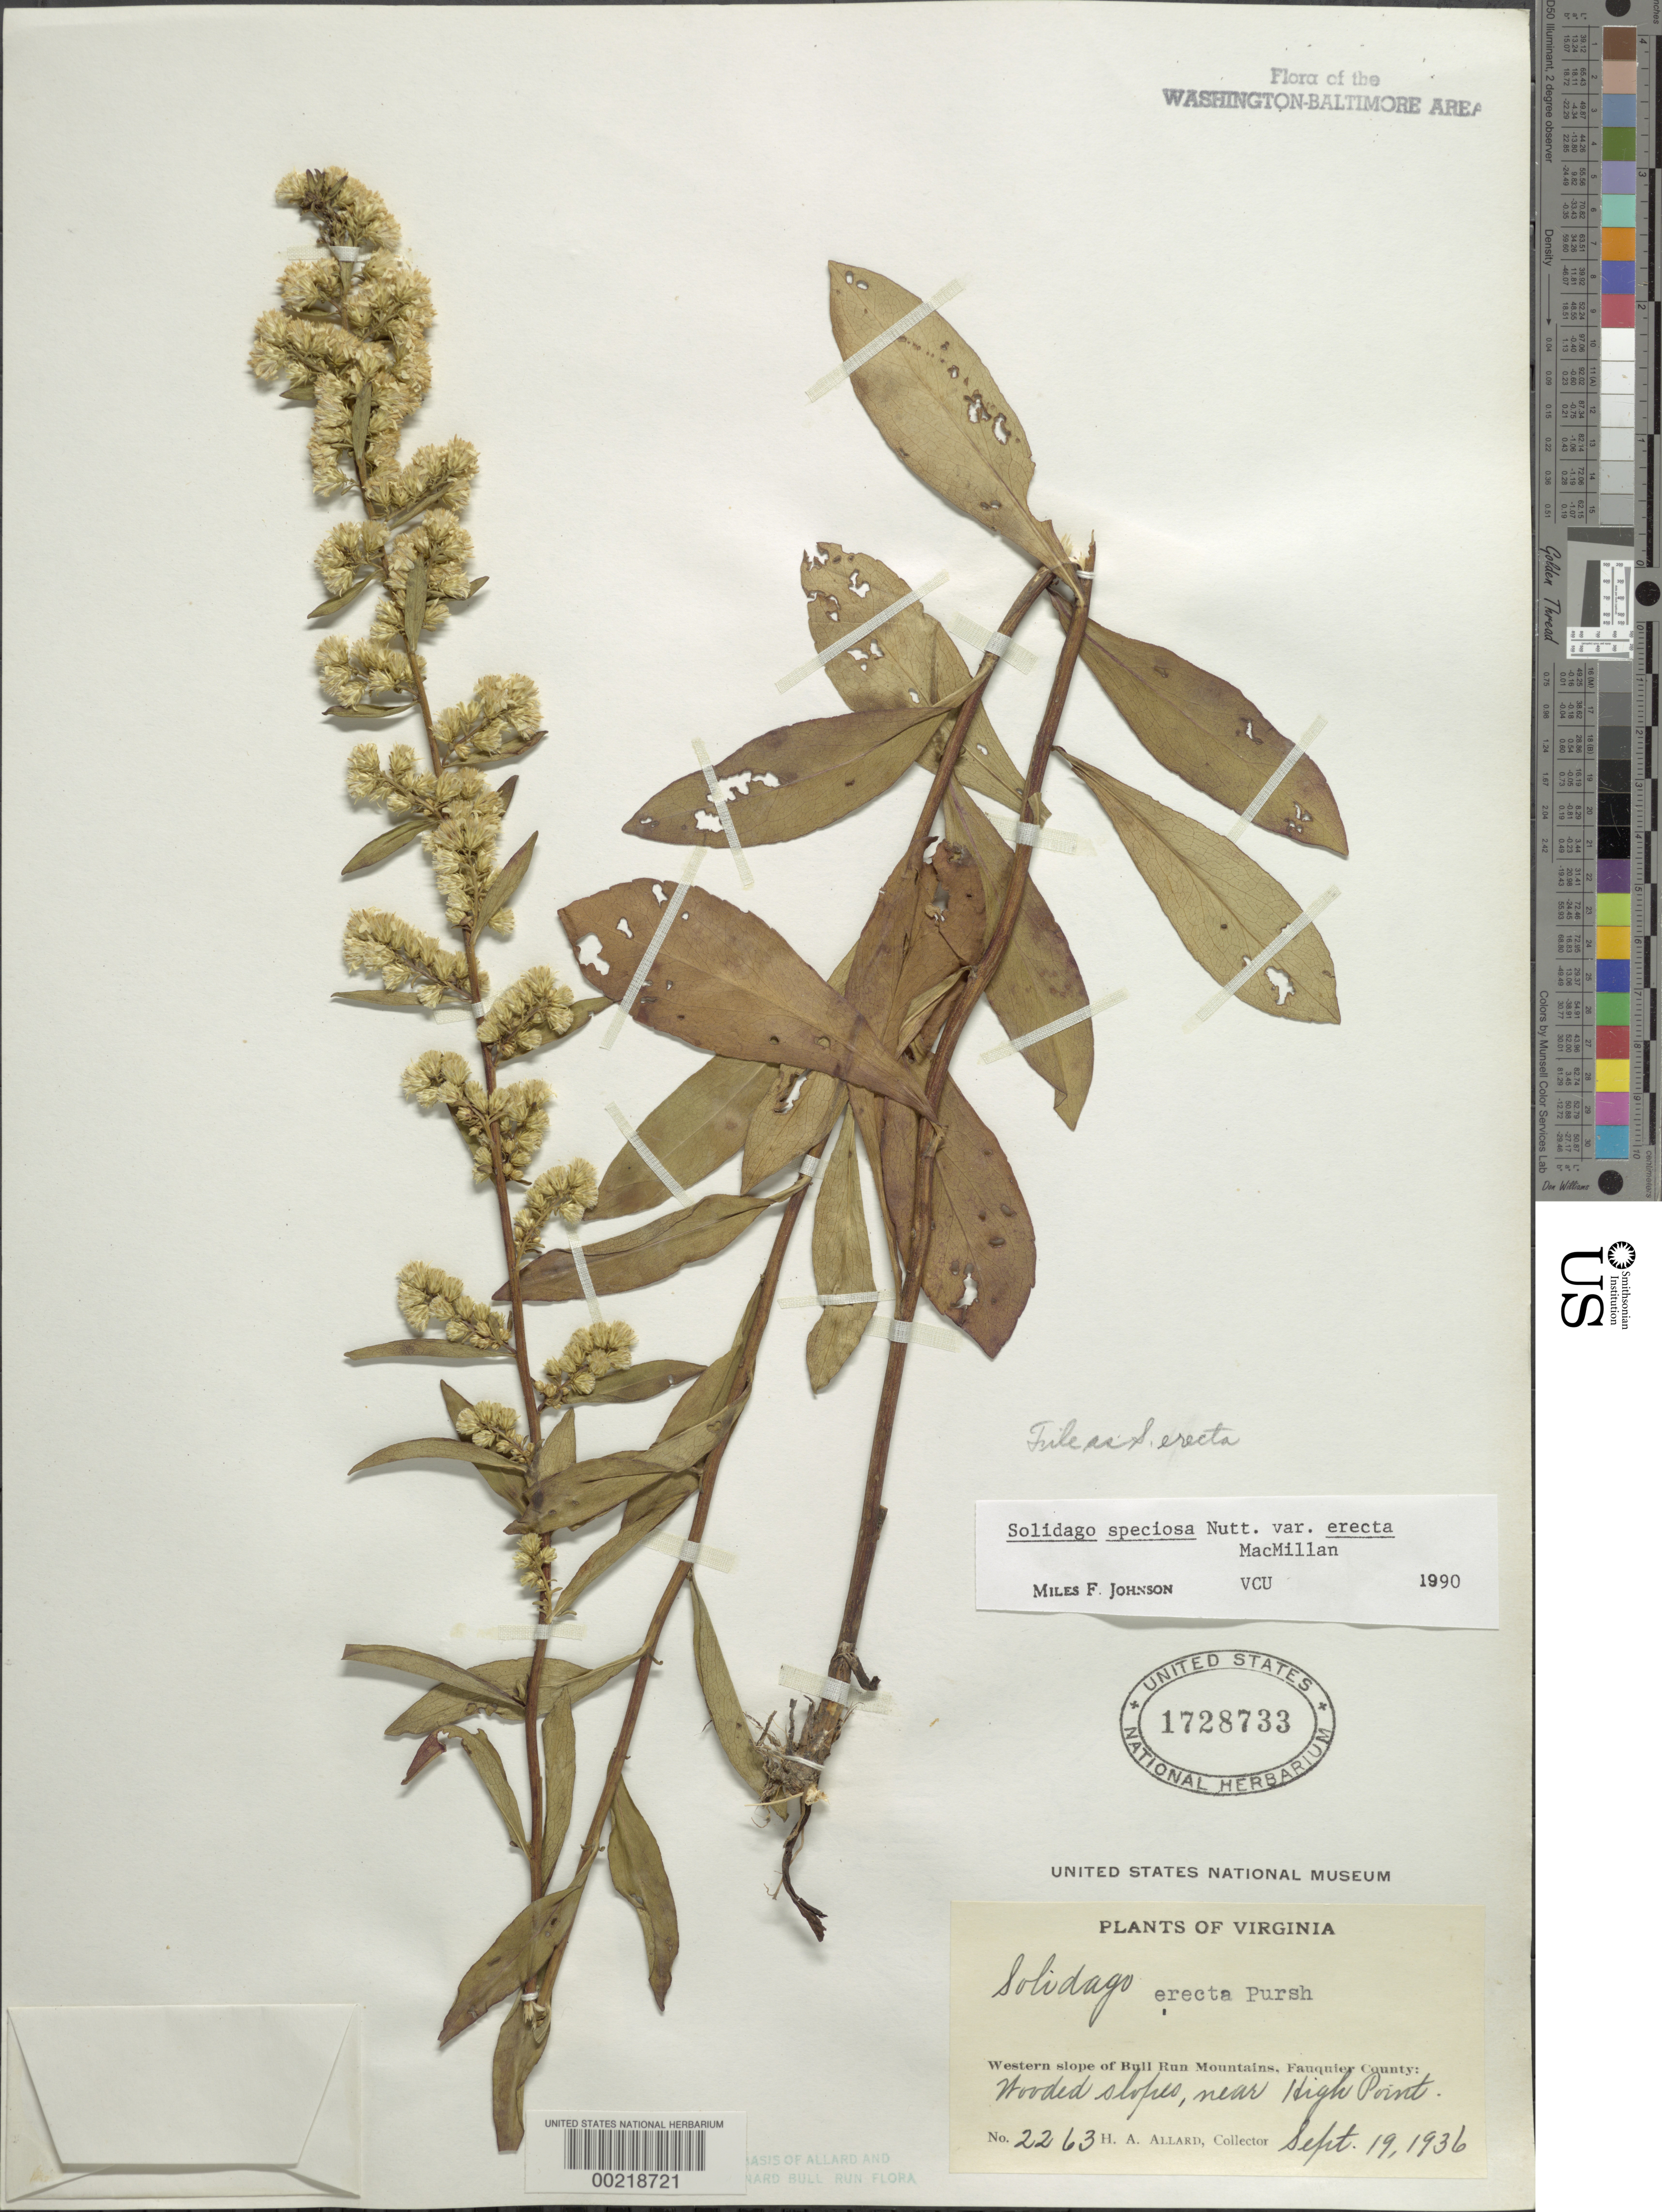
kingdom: Plantae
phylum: Tracheophyta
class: Magnoliopsida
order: Asterales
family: Asteraceae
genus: Solidago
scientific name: Solidago speciosa var. erecta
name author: (Pursh) MacMill.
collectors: H. A. Allard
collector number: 2263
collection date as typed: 19 Sep 1936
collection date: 1936-09-19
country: United States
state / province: Virginia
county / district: Fauquier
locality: Near High Point Bull Run Mts.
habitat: Wooded slope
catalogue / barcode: US 1728733